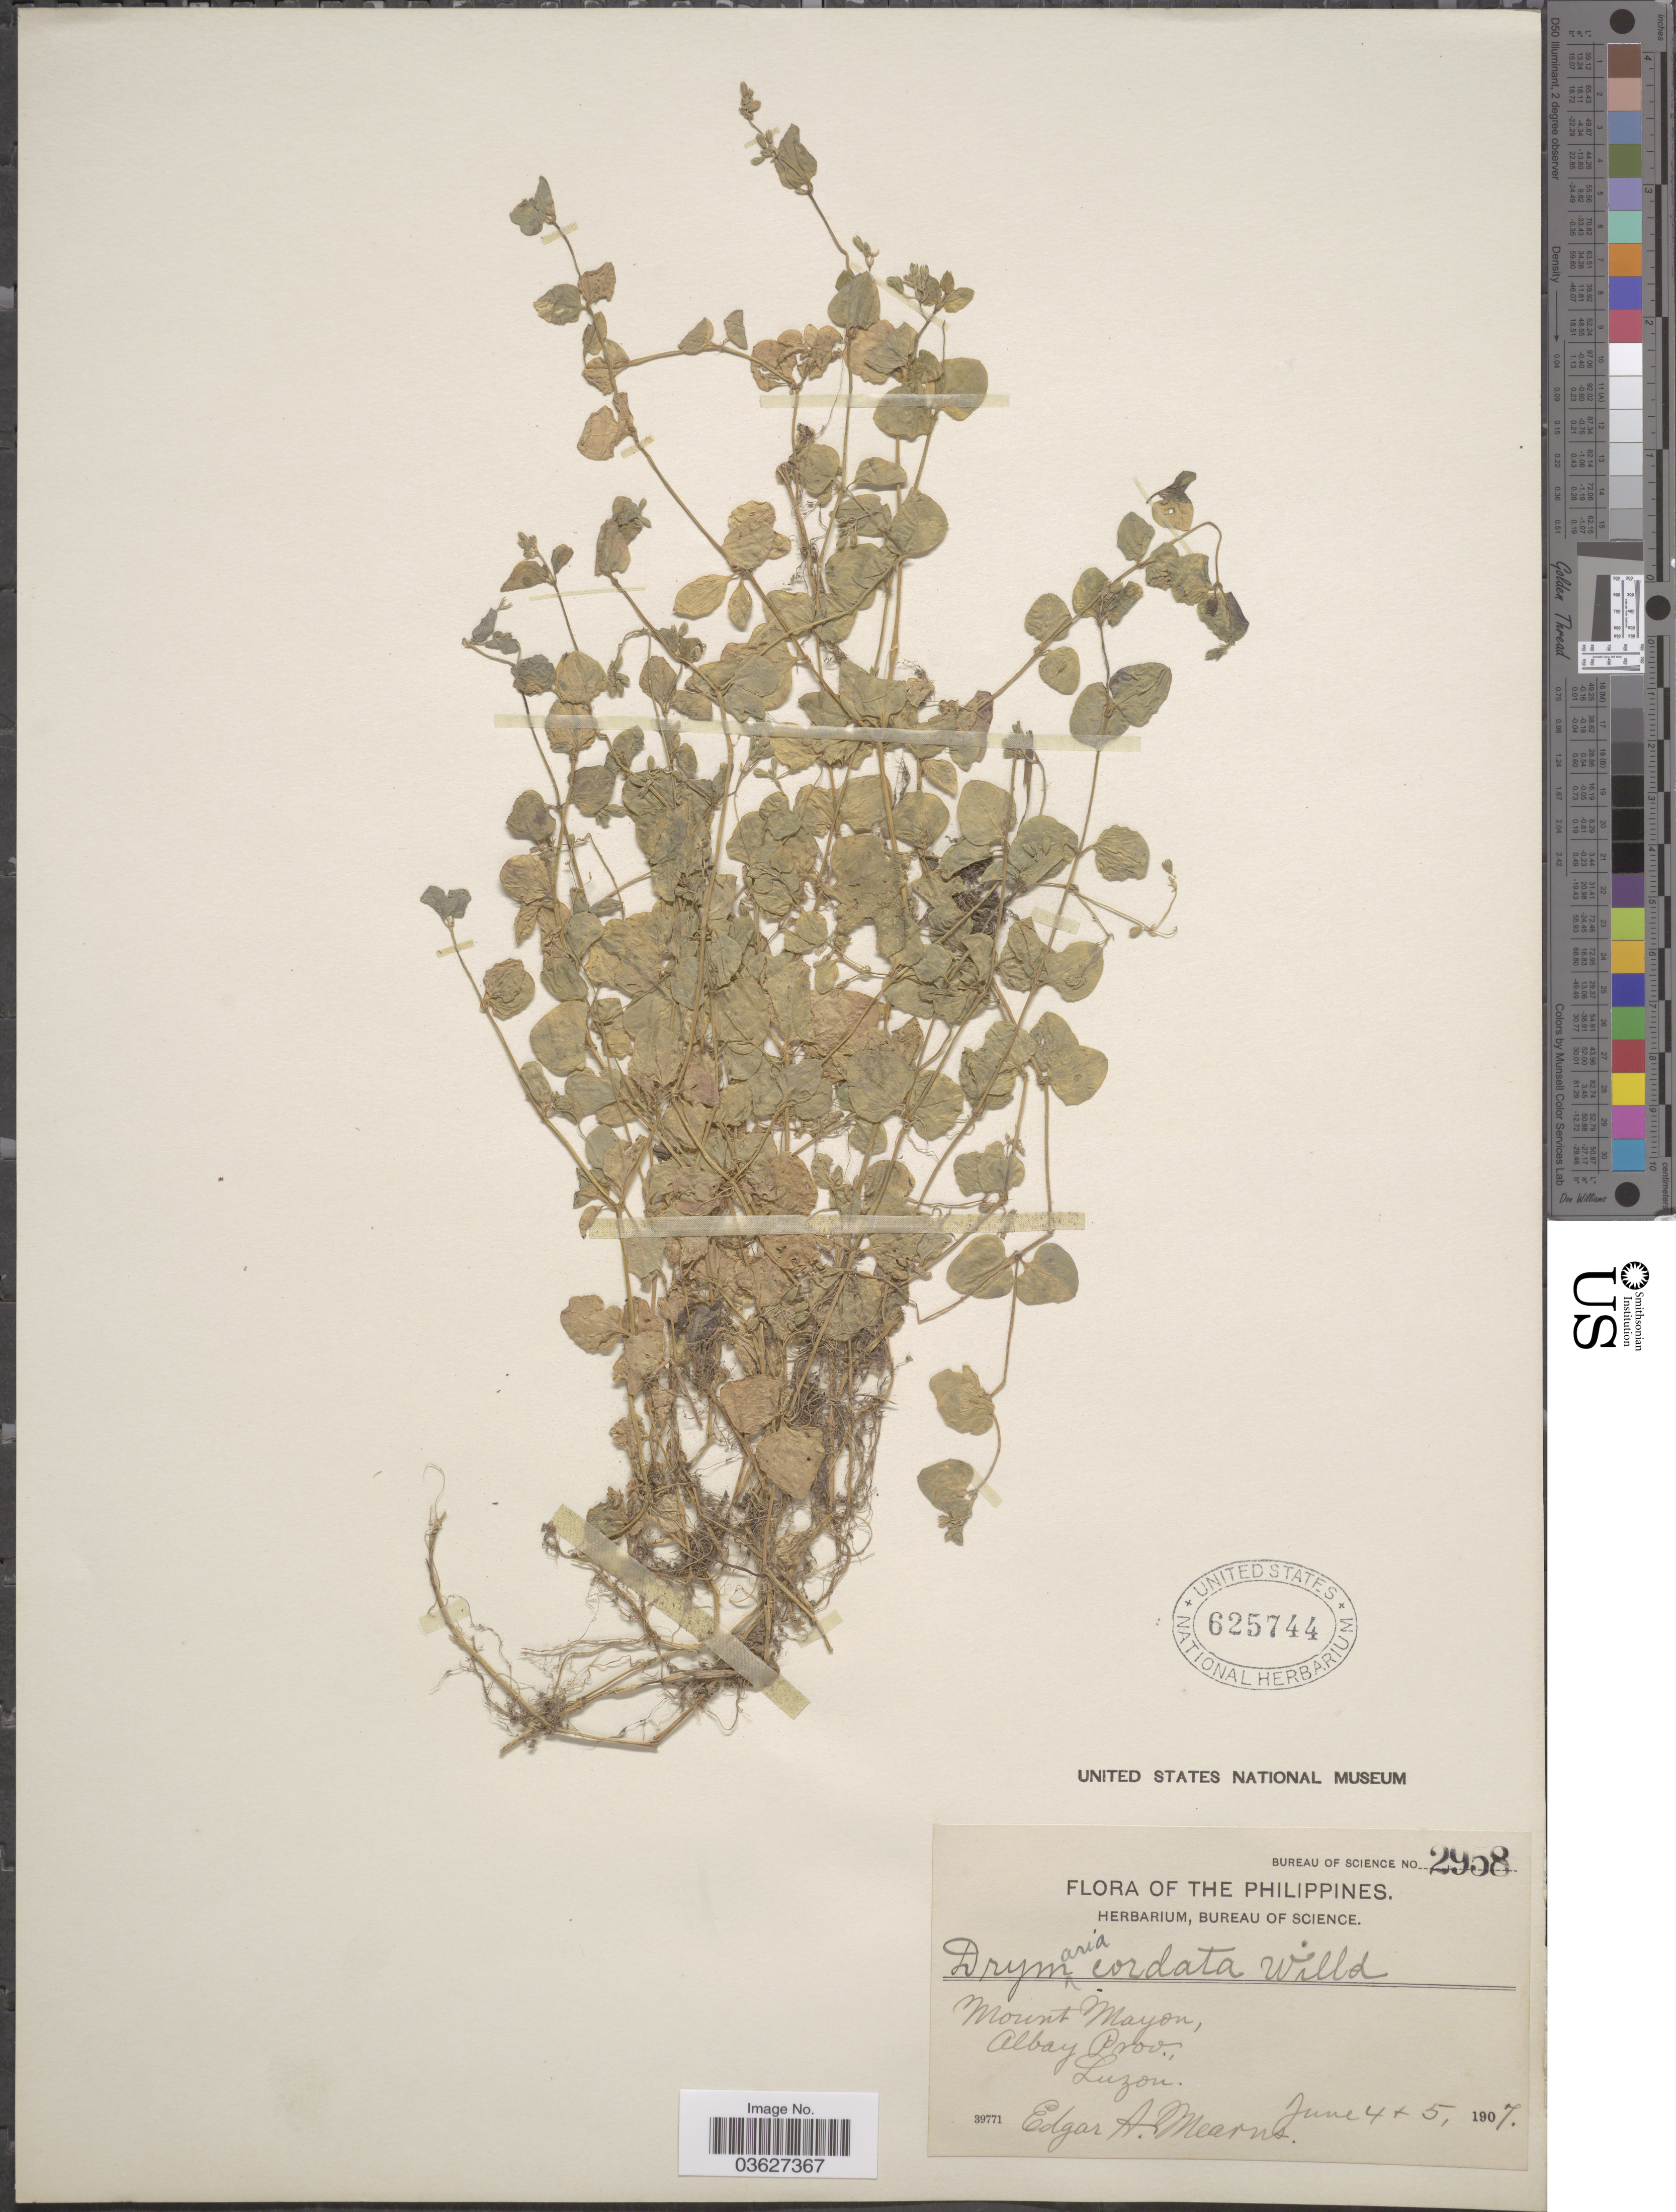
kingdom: Plantae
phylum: Tracheophyta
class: Magnoliopsida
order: Caryophyllales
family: Caryophyllaceae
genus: Drymaria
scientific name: Drymaria cordata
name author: (L.) Willd. ex Schult.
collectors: E. A. Mearns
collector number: Bureau of Science 2958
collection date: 1907-06-04/1907-06-05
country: Philippines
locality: Mount Mayon, Albay Prov., Luzon.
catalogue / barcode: US 625744